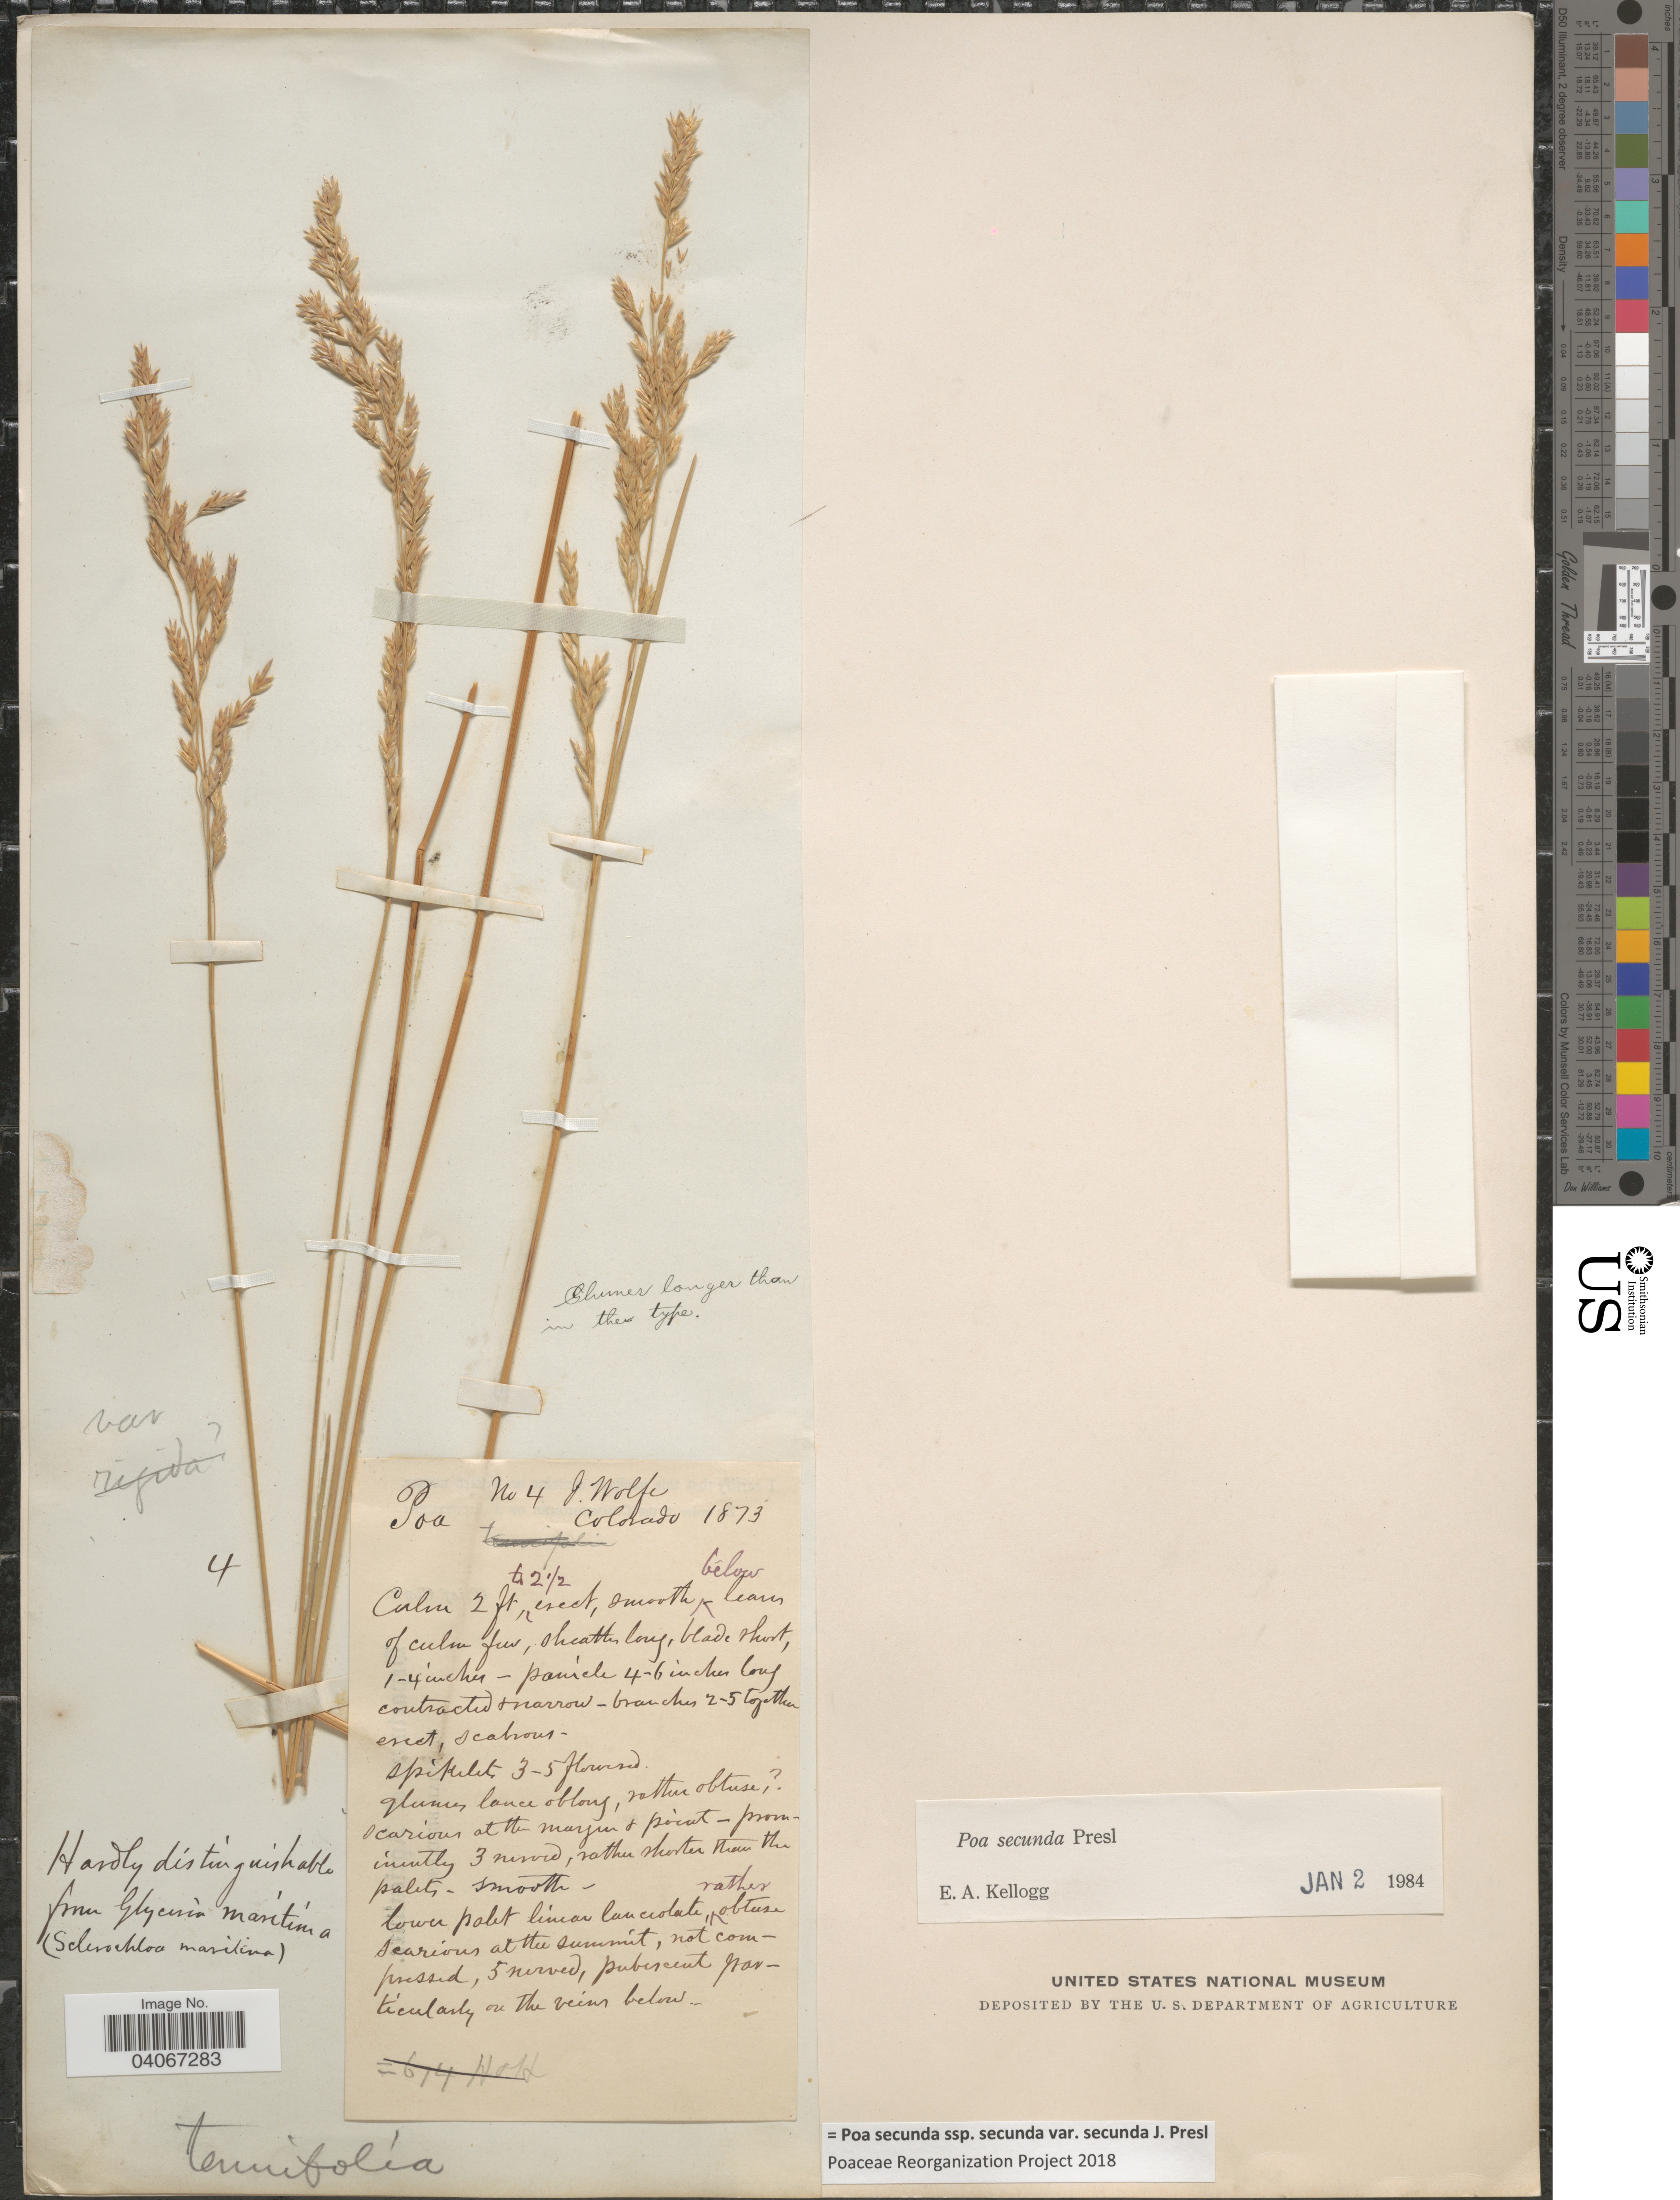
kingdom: Plantae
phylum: Tracheophyta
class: Liliopsida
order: Poales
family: Poaceae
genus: Poa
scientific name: Poa secunda subsp. secunda var. secunda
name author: J. Presl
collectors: J. Wolfe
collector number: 4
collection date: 1873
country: United States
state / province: Colorado